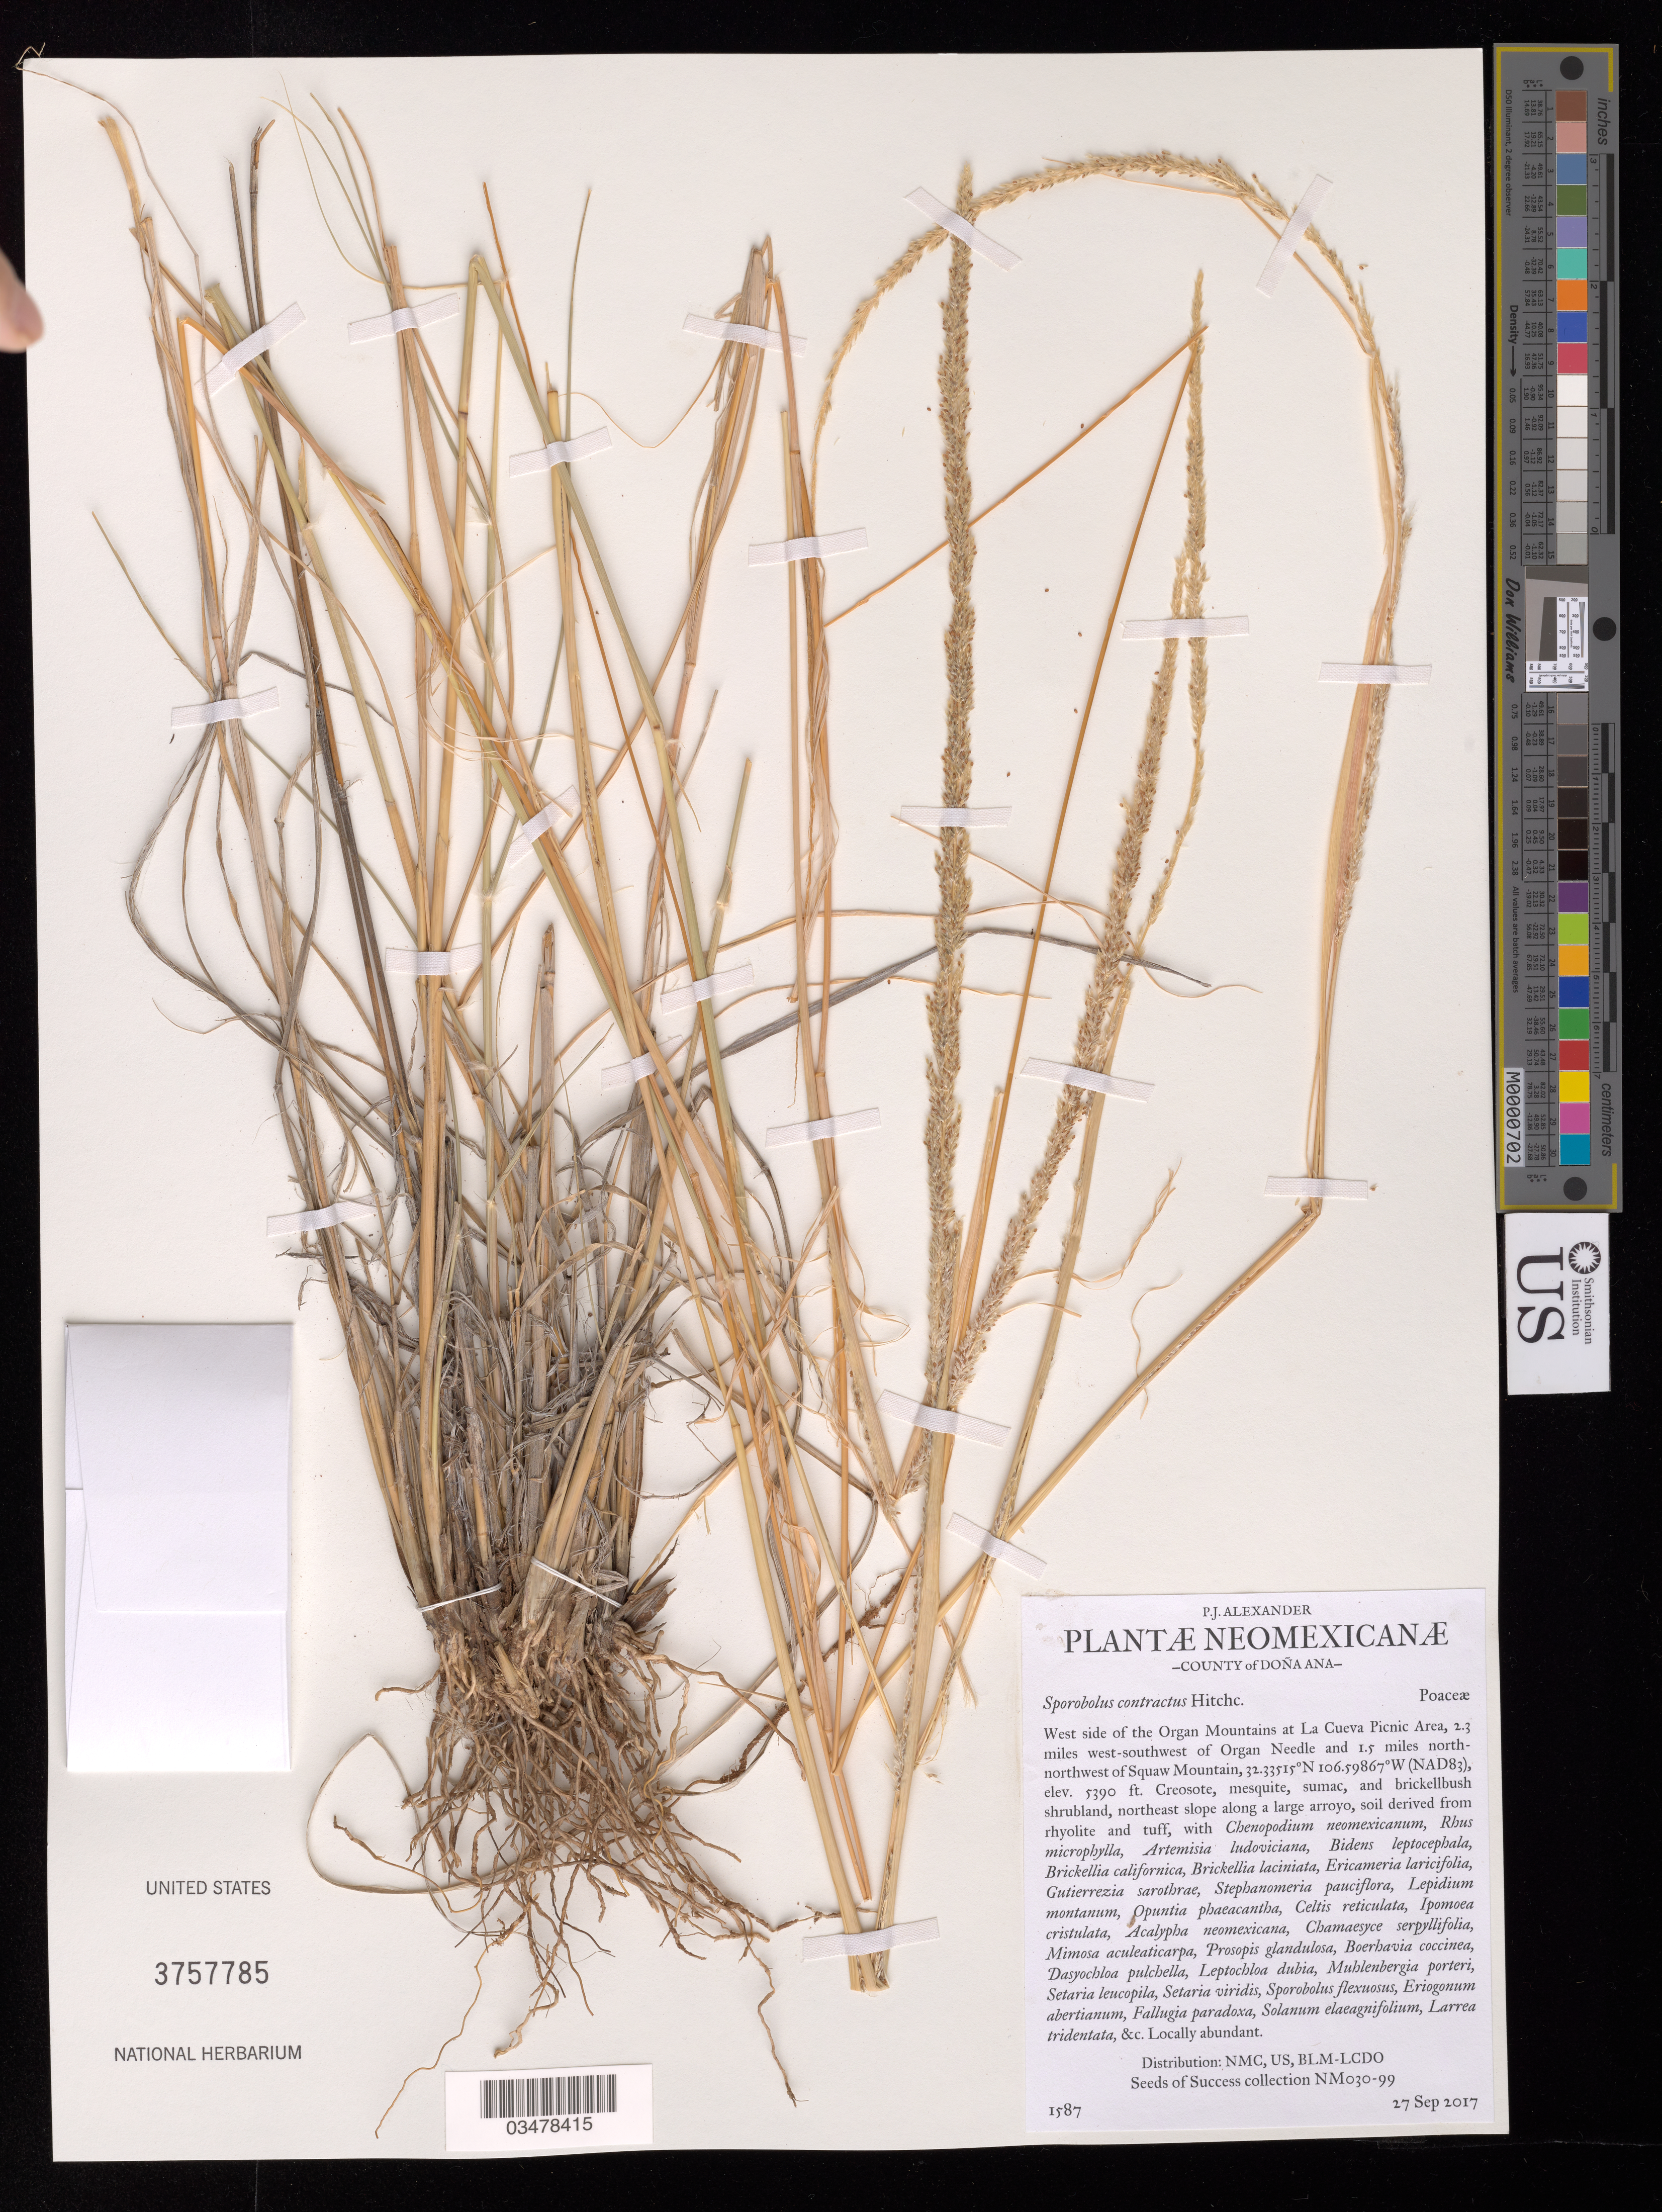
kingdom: Plantae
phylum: Tracheophyta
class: Liliopsida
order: Poales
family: Poaceae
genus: Sporobolus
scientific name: Sporobolus contractus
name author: Hitchc.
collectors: P. Alexander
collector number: NM030-099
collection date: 2017-09-27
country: United States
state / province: New Mexico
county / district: Dona Ana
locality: Dripping Spring recreational area. Organ Mts at La Cueva Picnic Area, 2.3 mi. WSW of Organ Needle and 1.5mi. NNW of Squaw Mt.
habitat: Creosote, mesquite, sumac, and brickellbush shrubland, along a large arroyo. Ecological site: Hills (R042XB027NM). With Setaria viridis, Fallugia paradoxa, Larrea tridentata, etc.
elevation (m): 1643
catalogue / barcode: US 3757785